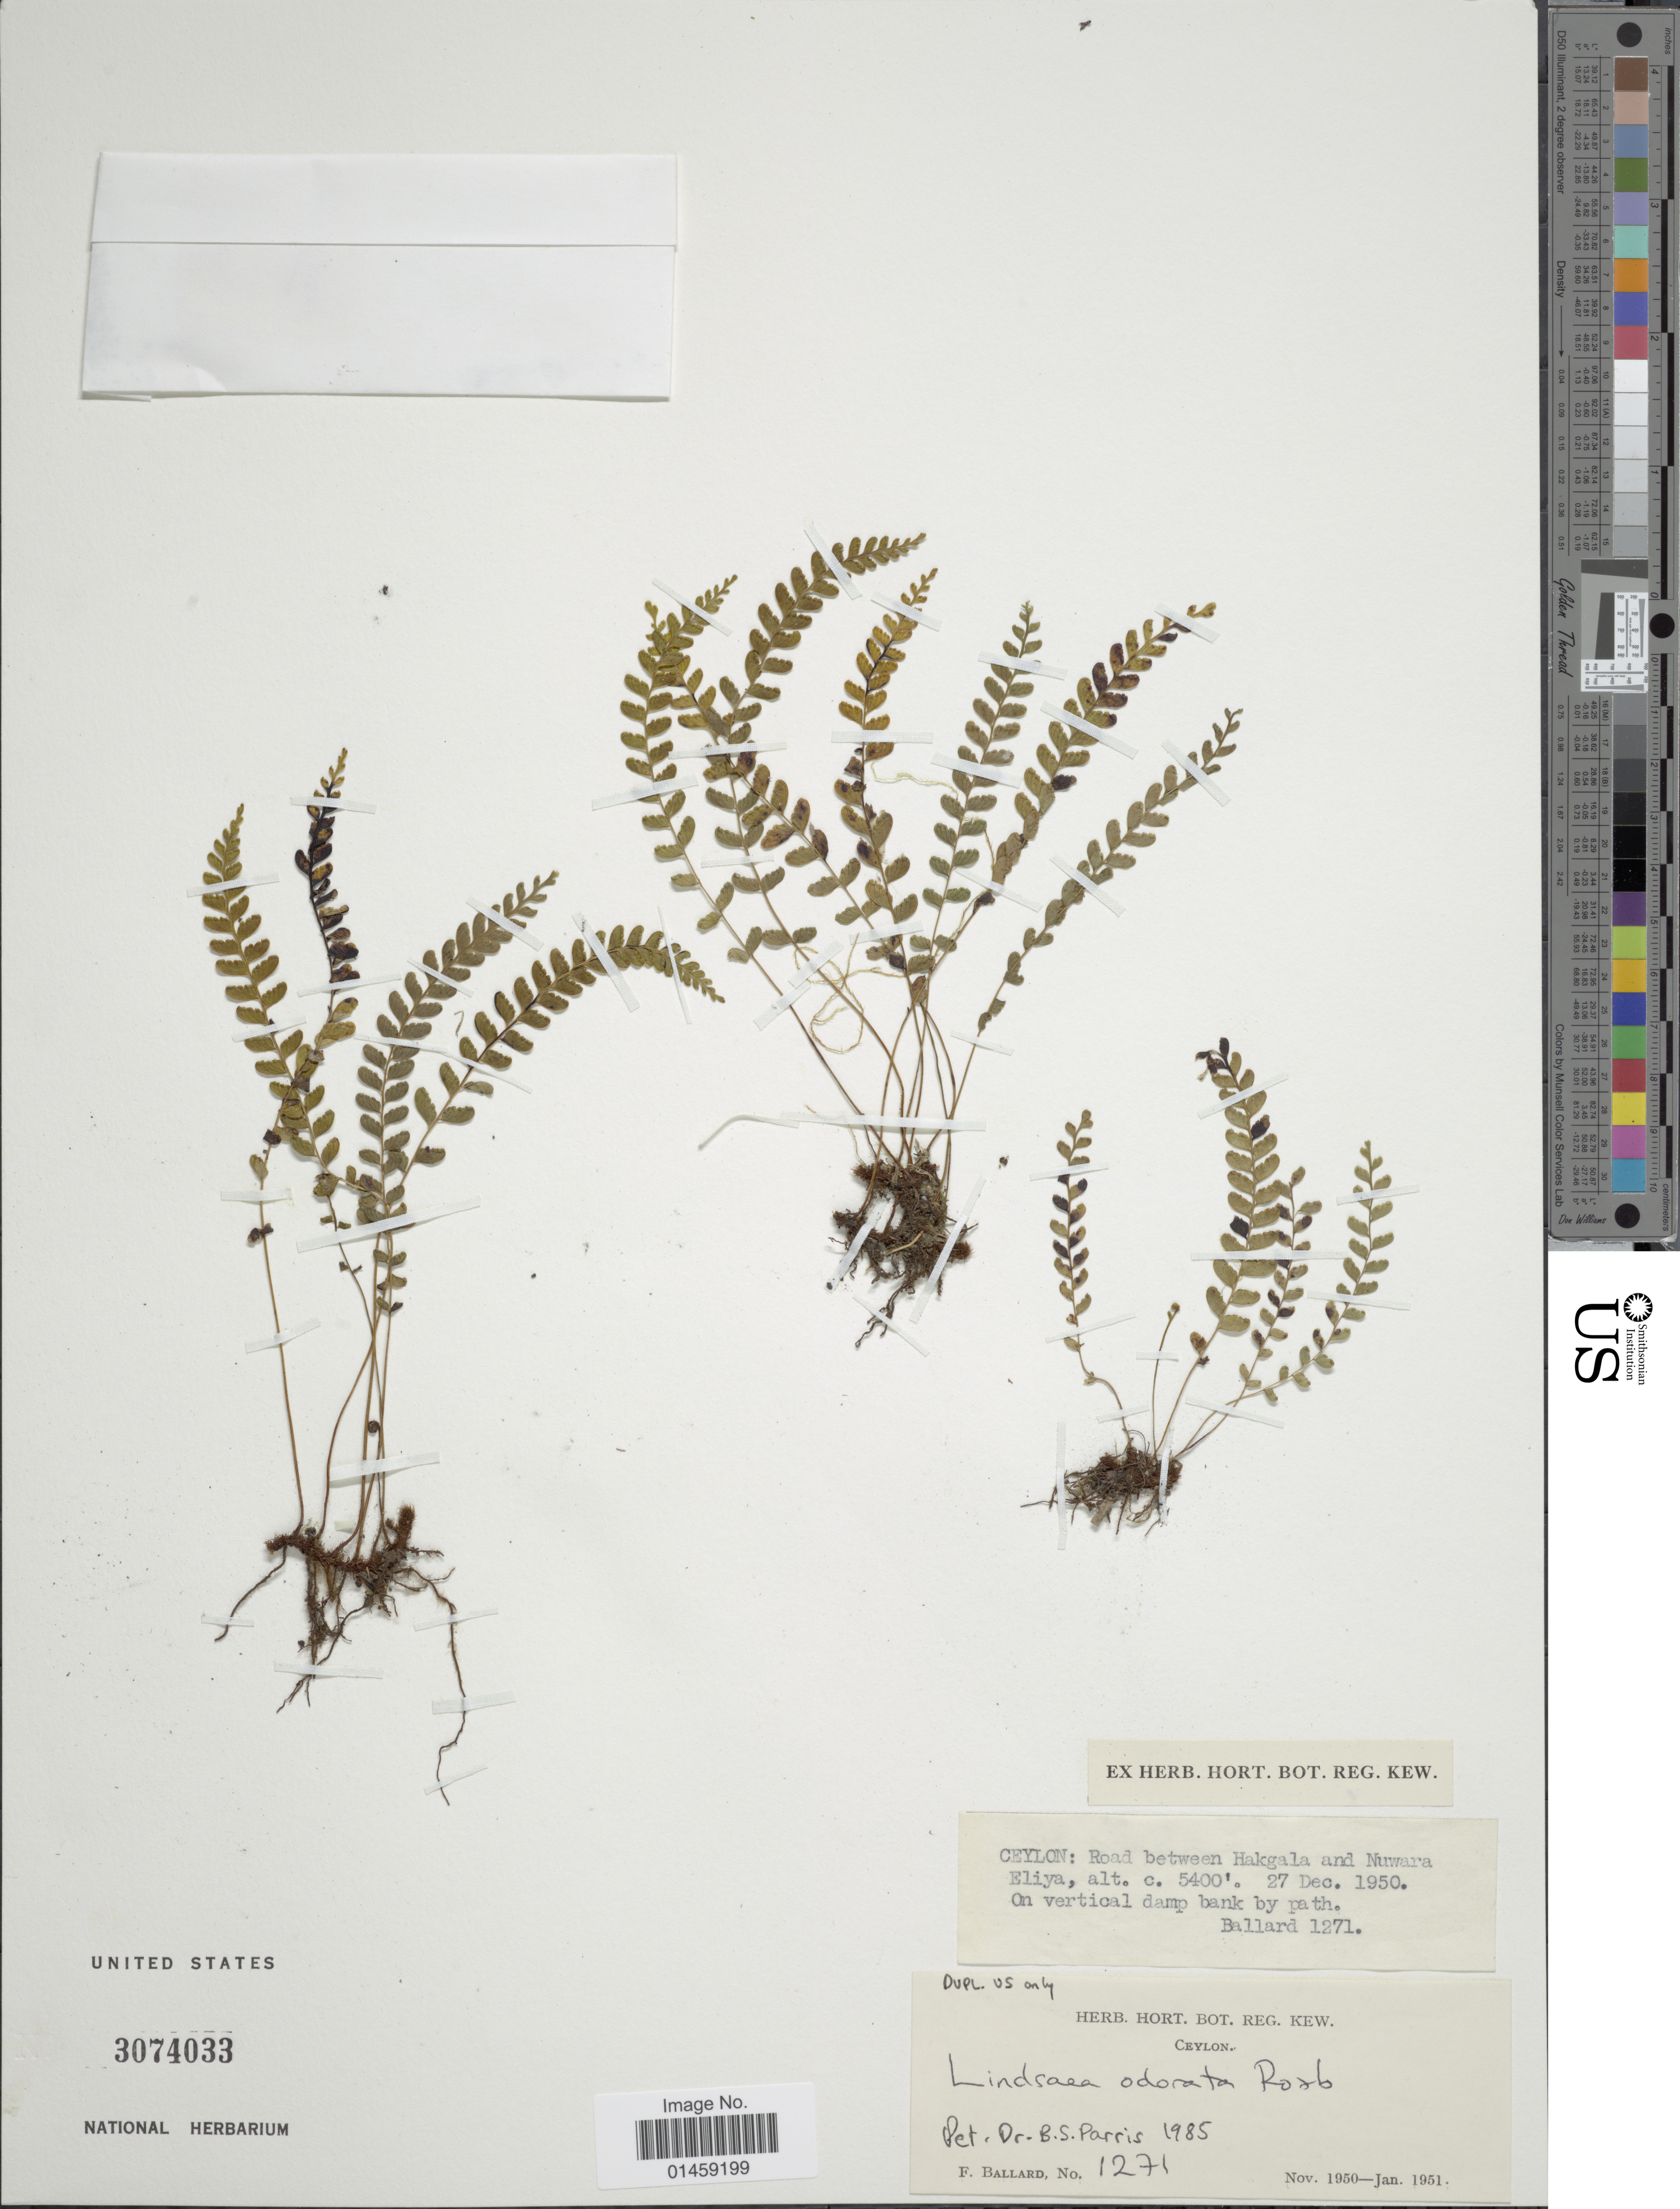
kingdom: Plantae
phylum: Tracheophyta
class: Polypodiopsida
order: Polypodiales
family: Lindsaeaceae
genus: Lindsaea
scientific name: Lindsaea odorata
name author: Roxb.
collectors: F. Ballard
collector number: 1271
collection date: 1950-12-27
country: Sri Lanka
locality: Ceylon: Road between Hakgala and Nuwara Eliya. On vertical damp bank by path.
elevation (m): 1646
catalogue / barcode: US 3074033